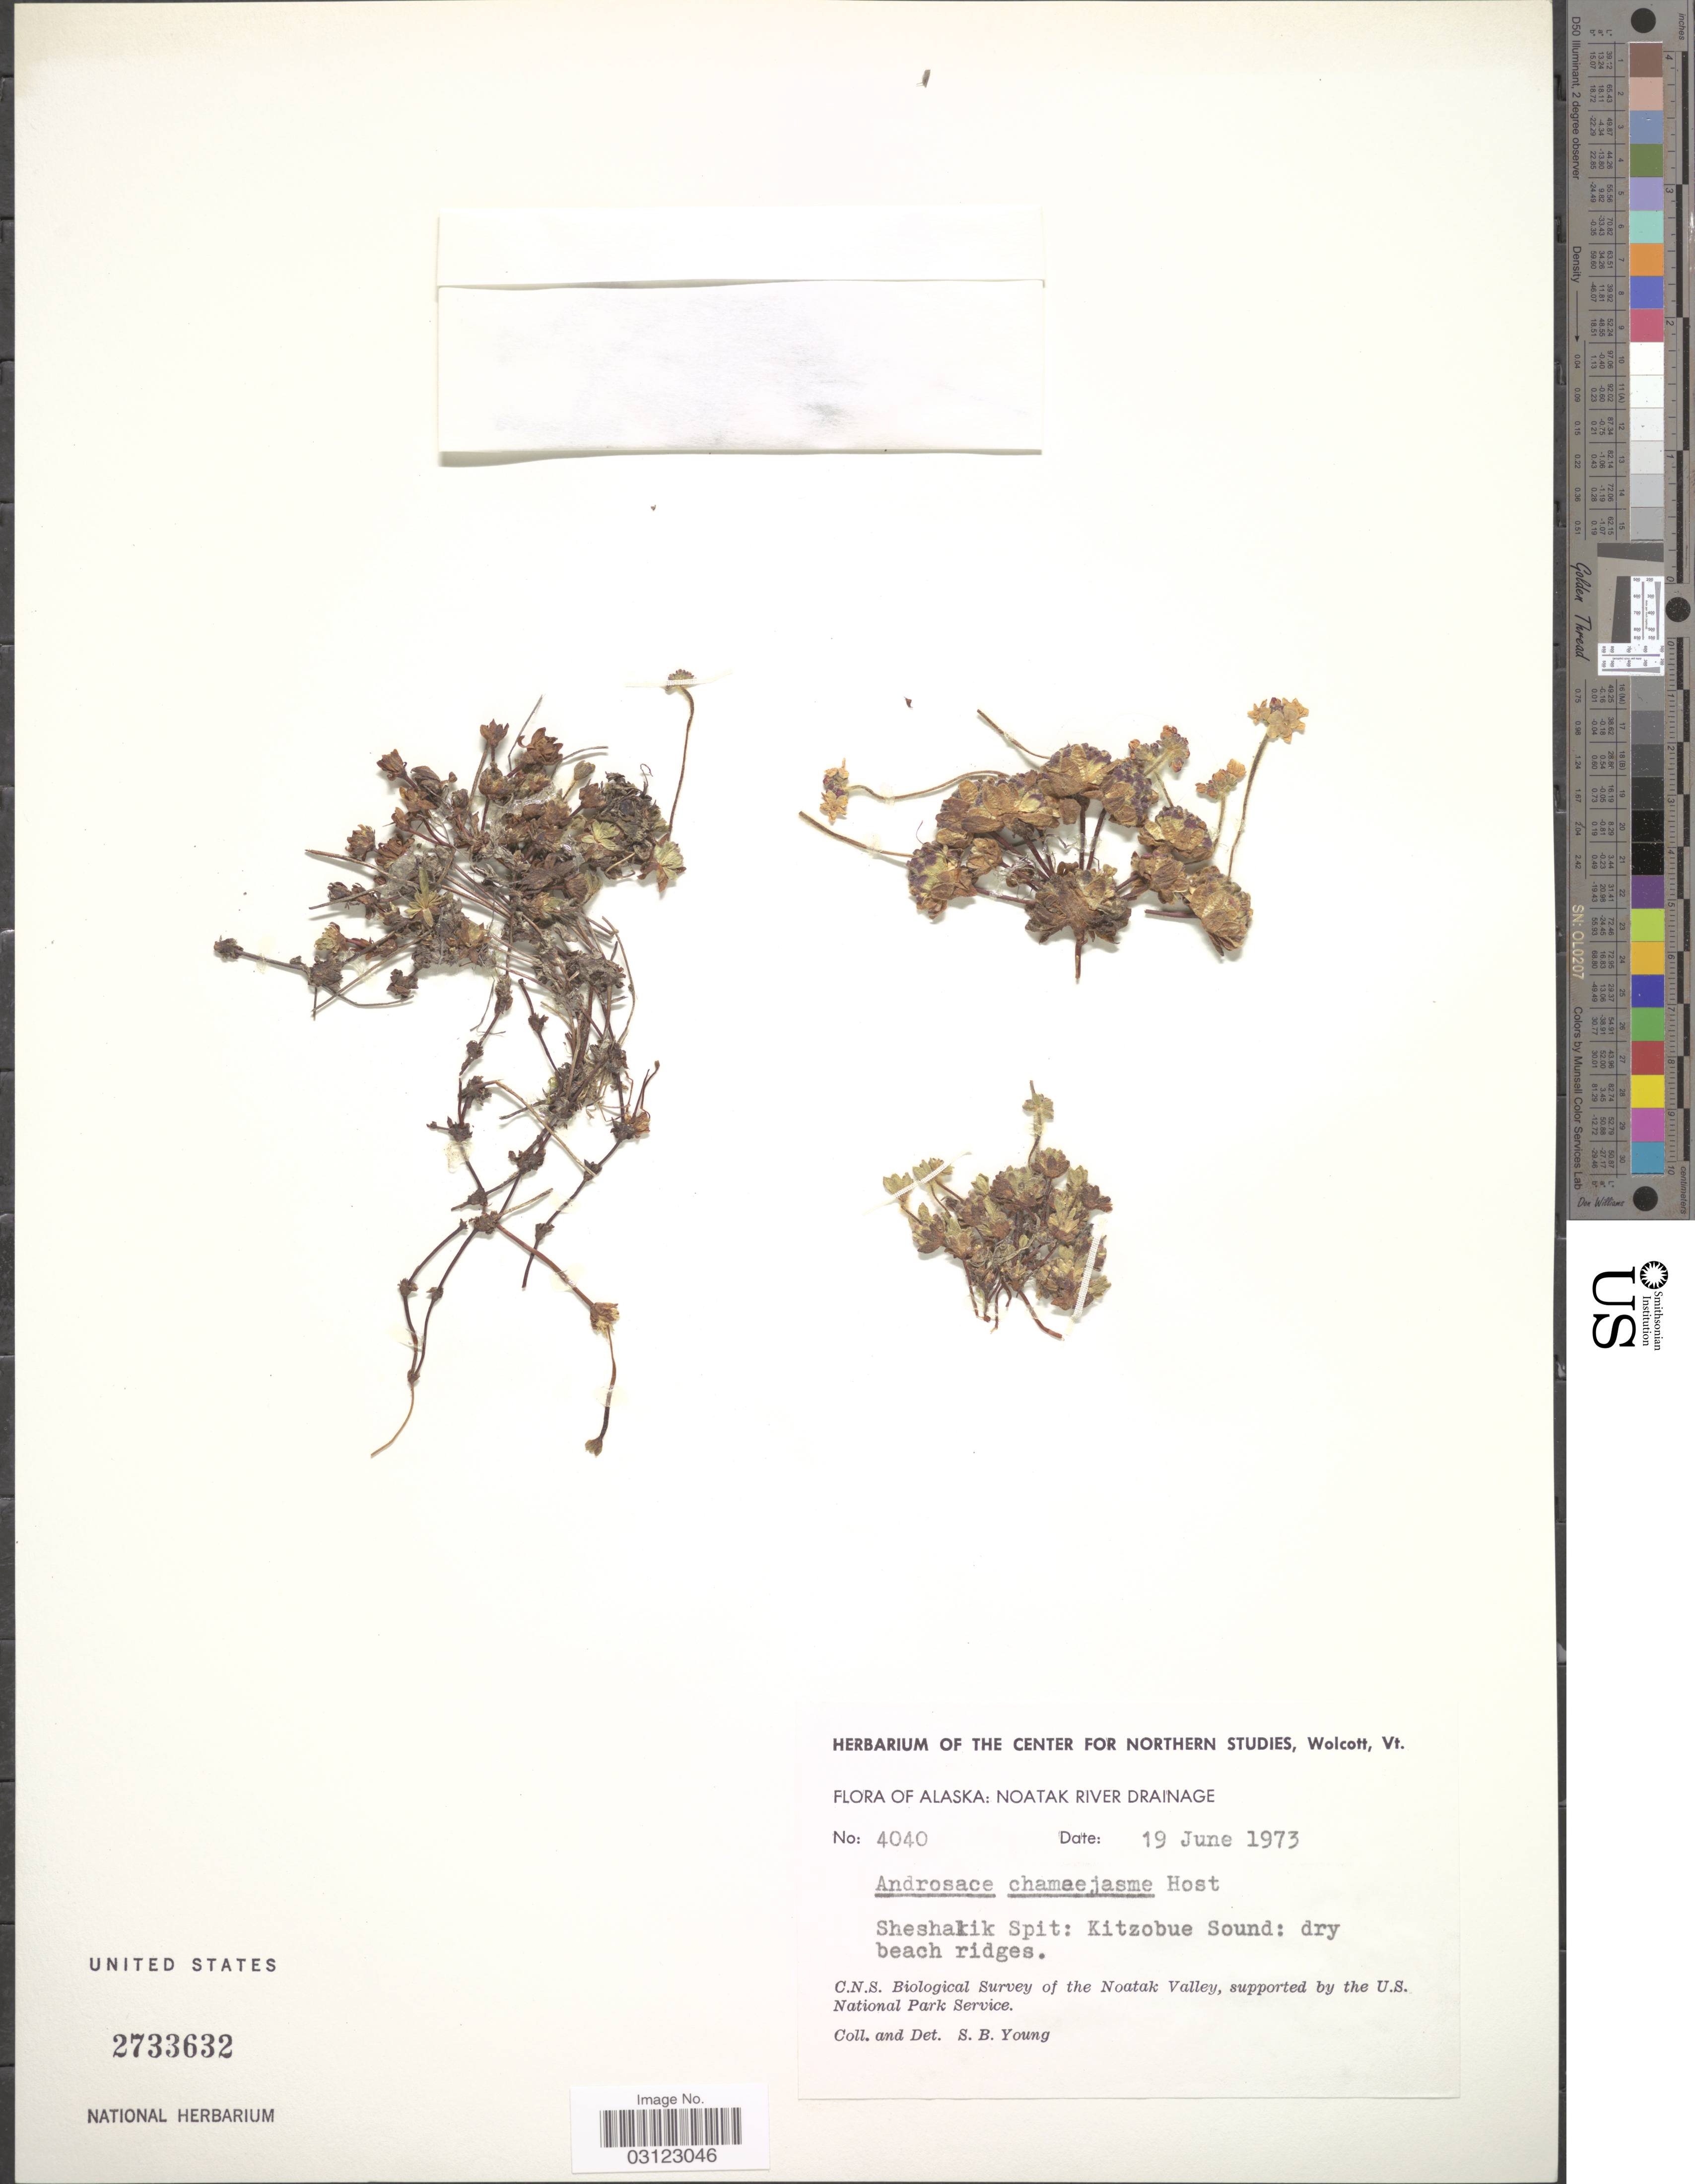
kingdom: Plantae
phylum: Tracheophyta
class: Magnoliopsida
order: Ericales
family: Primulaceae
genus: Androsace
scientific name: Androsace chamaejasme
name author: Wulfen ex Host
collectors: S. Young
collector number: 4040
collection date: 1973-06-19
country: United States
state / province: Alaska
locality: Noatak River Drainage. Sheshakik Spit: Kitzobue Sound: dry beach ridges. Noatak Valley.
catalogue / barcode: US 2733632